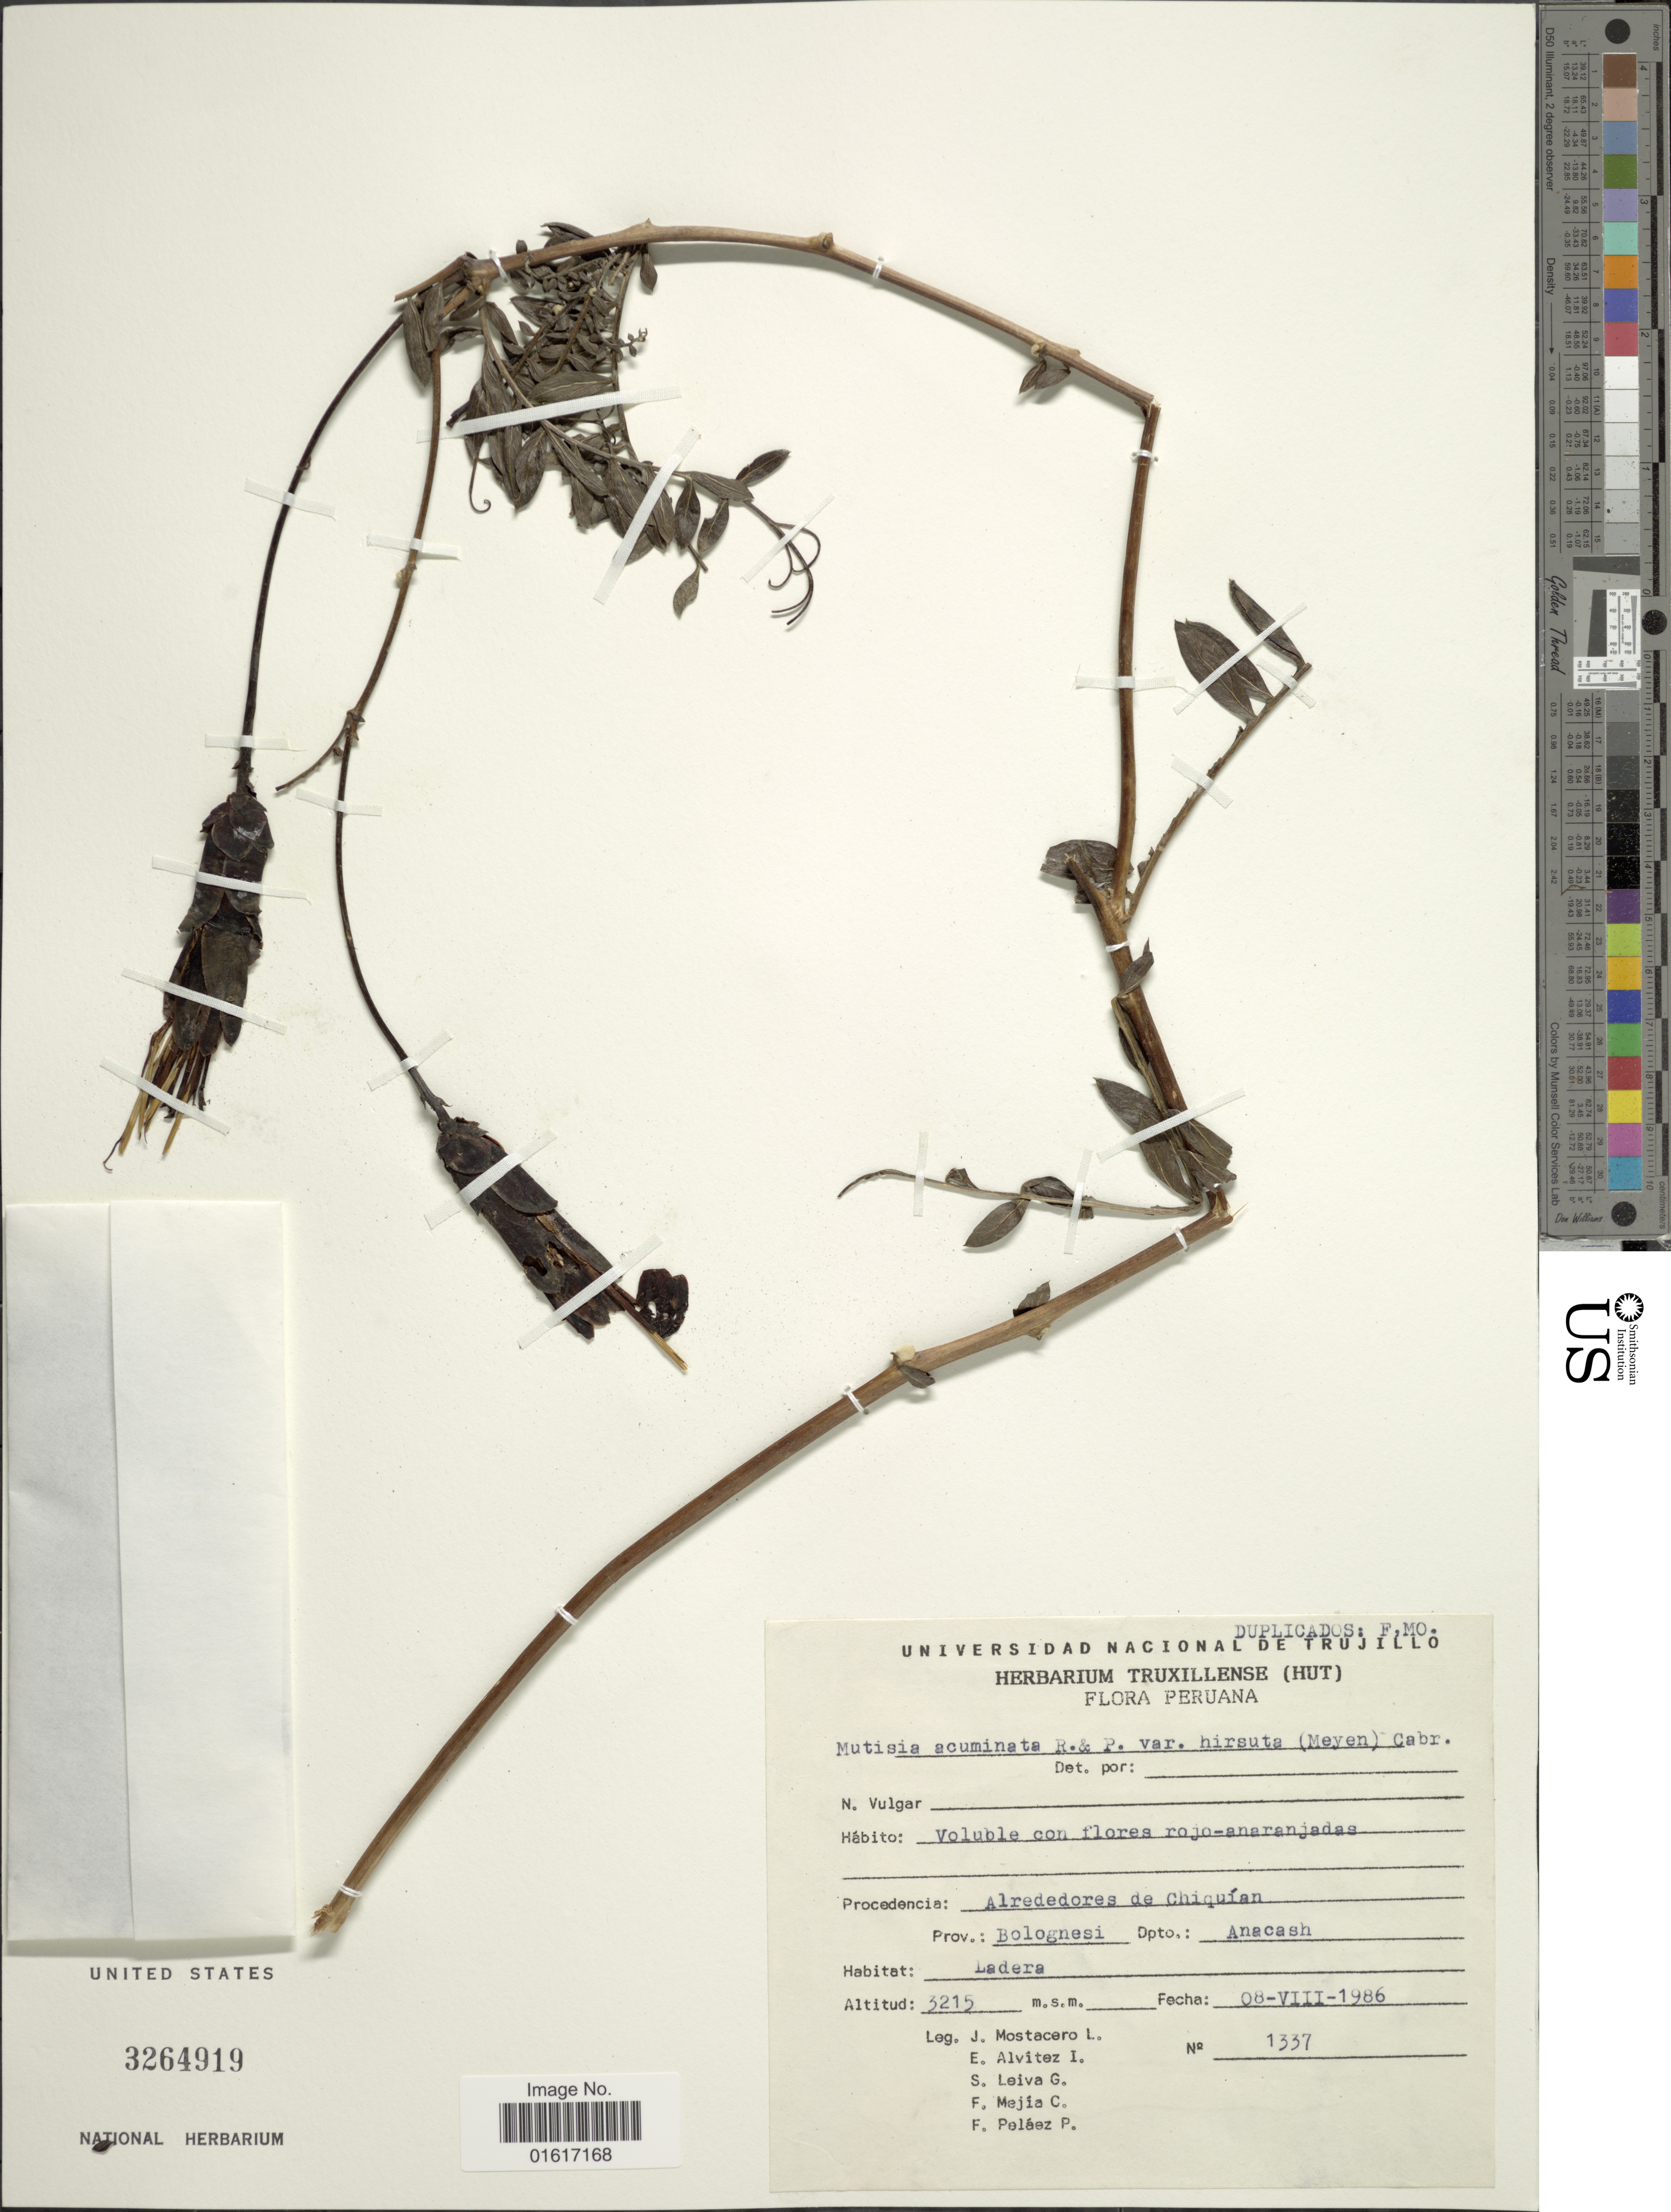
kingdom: Plantae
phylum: Tracheophyta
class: Magnoliopsida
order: Asterales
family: Asteraceae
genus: Mutisia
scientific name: Mutisia acuminata var. hirsuta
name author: (Meyen) Cabrera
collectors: J. Mostacero L., E. Alvitez I., S. Leiva G., F. Mejia C. & F. Pelaez P.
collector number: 1337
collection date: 1986-08-08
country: Peru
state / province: Ancash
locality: Procedencia: Alrededores de Chiquían. Prov.: Bolognesi. Dpto.: Anacash.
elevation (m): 3215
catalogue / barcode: US 3264919